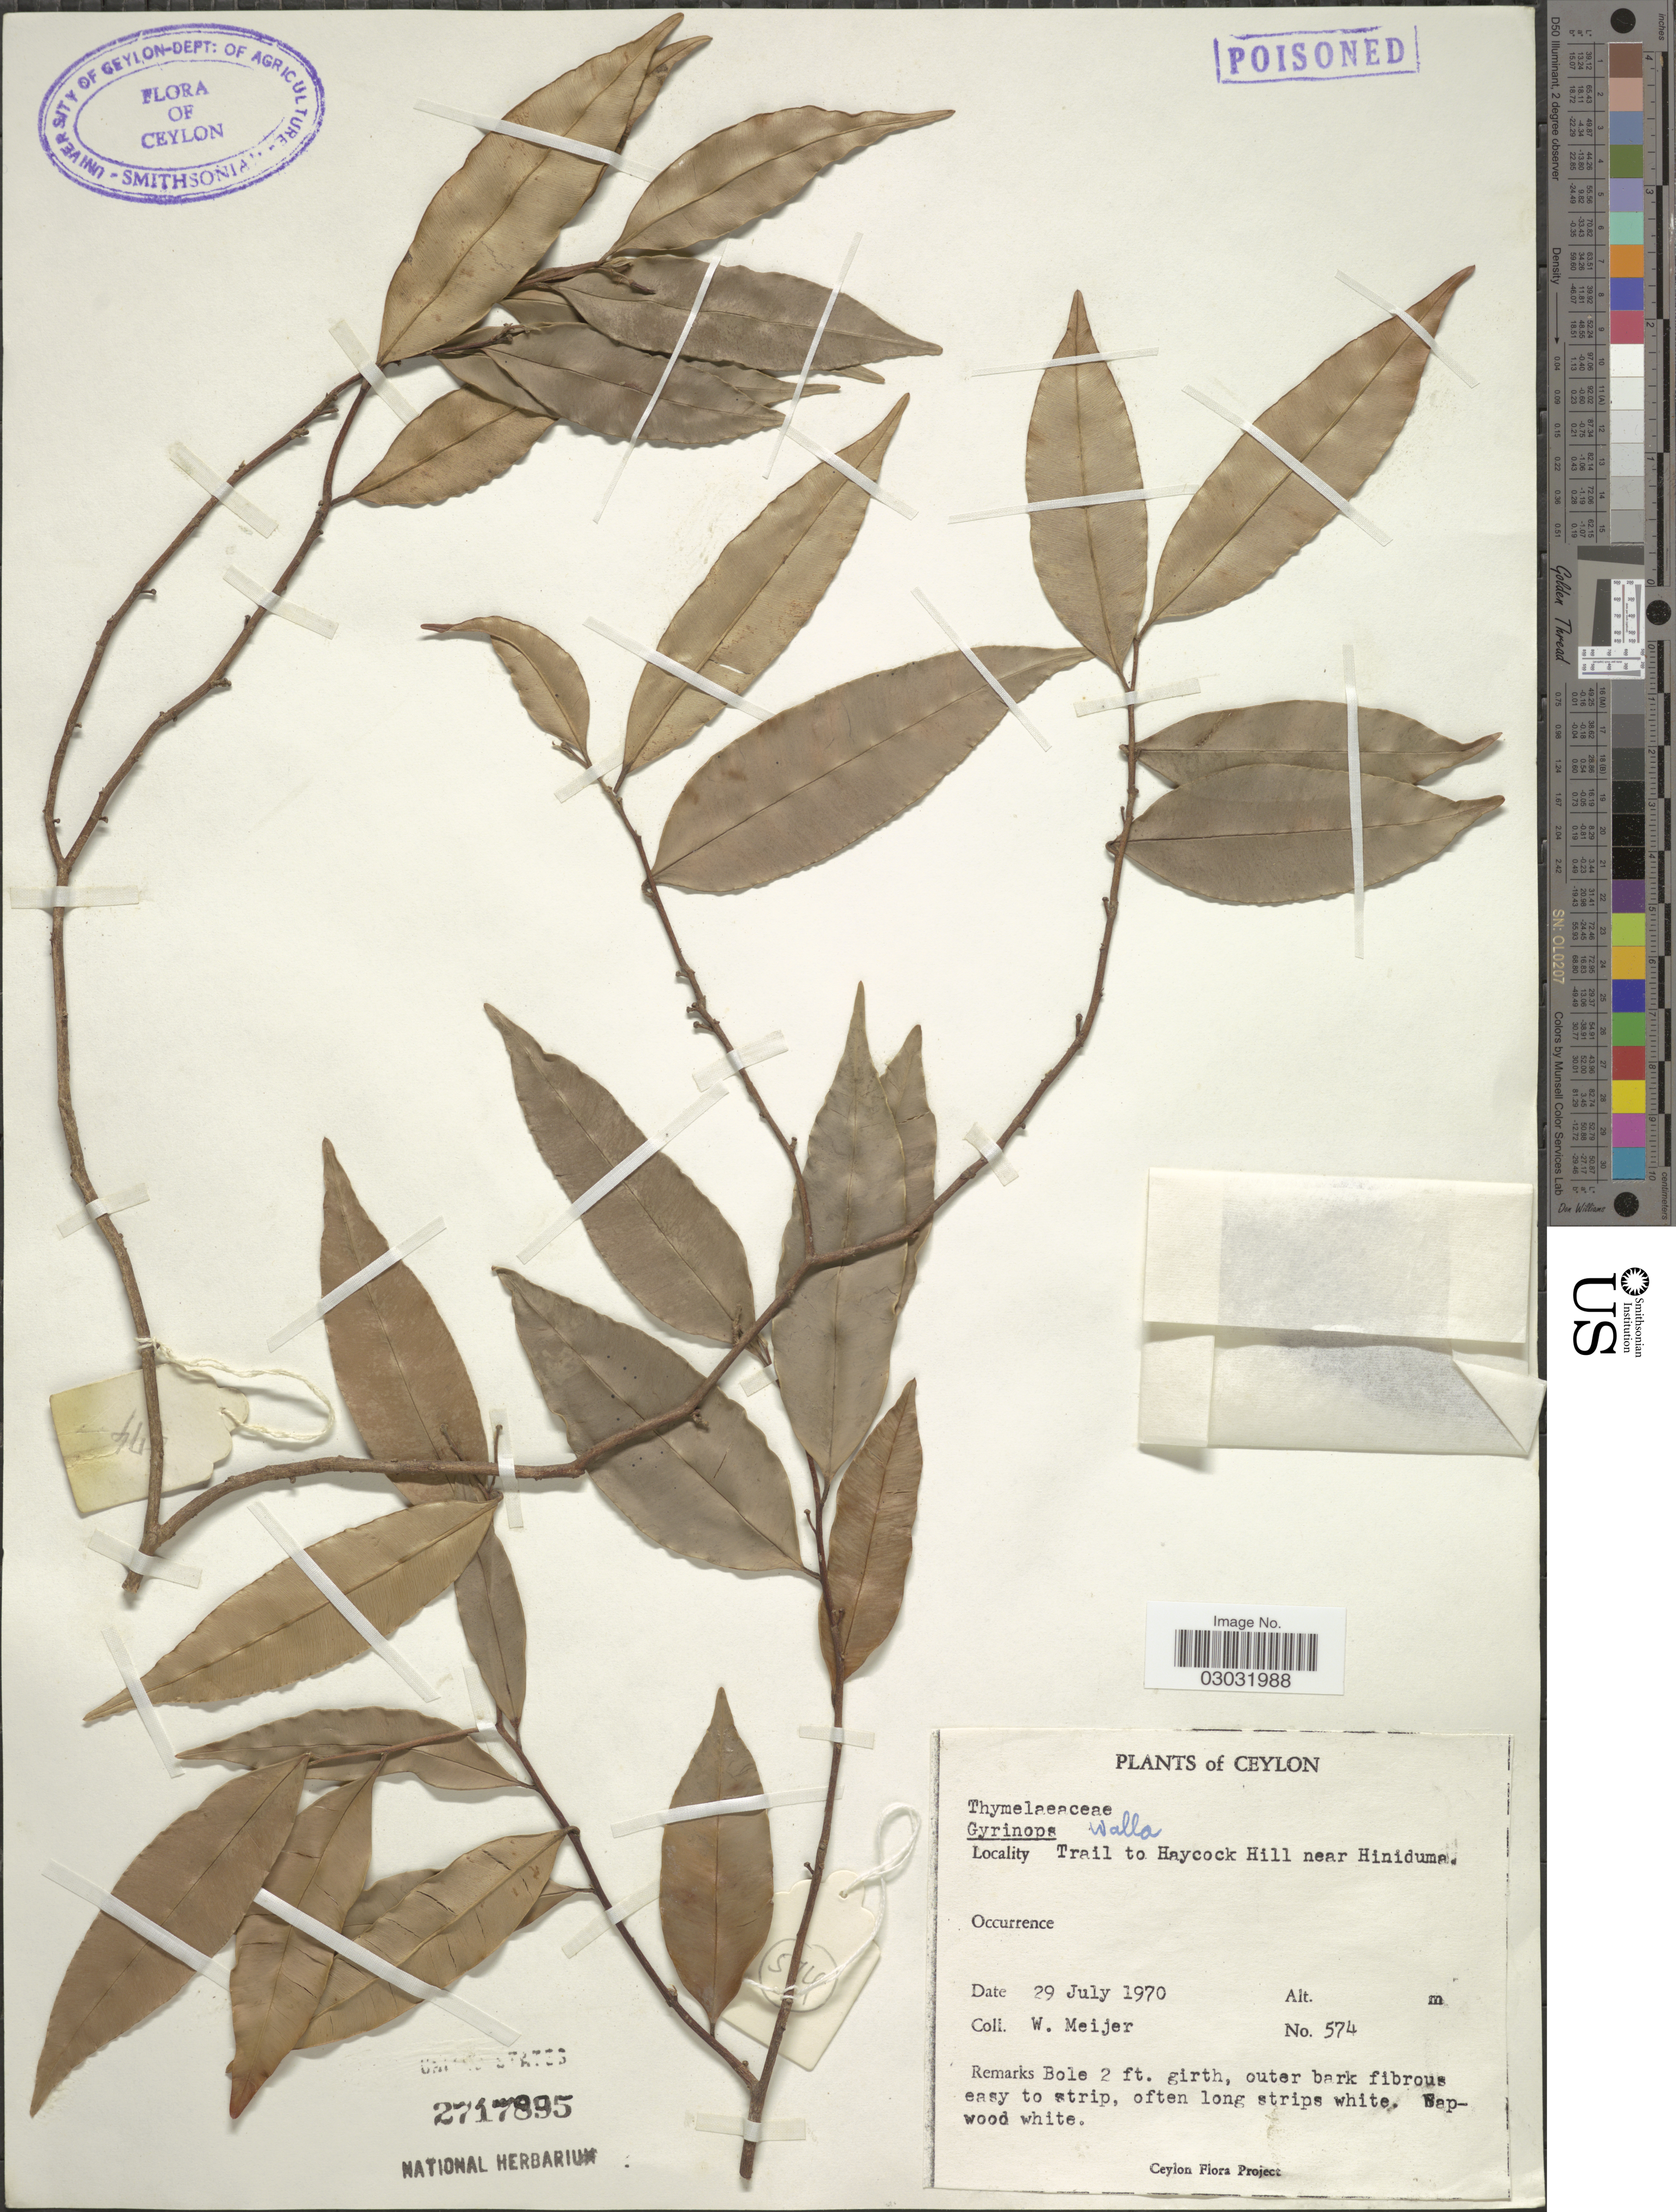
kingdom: Plantae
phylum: Tracheophyta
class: Magnoliopsida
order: Malvales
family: Thymelaeaceae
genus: Gyrinops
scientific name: Gyrinops walla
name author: Gaertn.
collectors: W. Meijer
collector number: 574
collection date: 1970-07-29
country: Sri Lanka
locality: Ceylon, Trail to Haycock Hill near Hiniduma.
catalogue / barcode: US 2717895